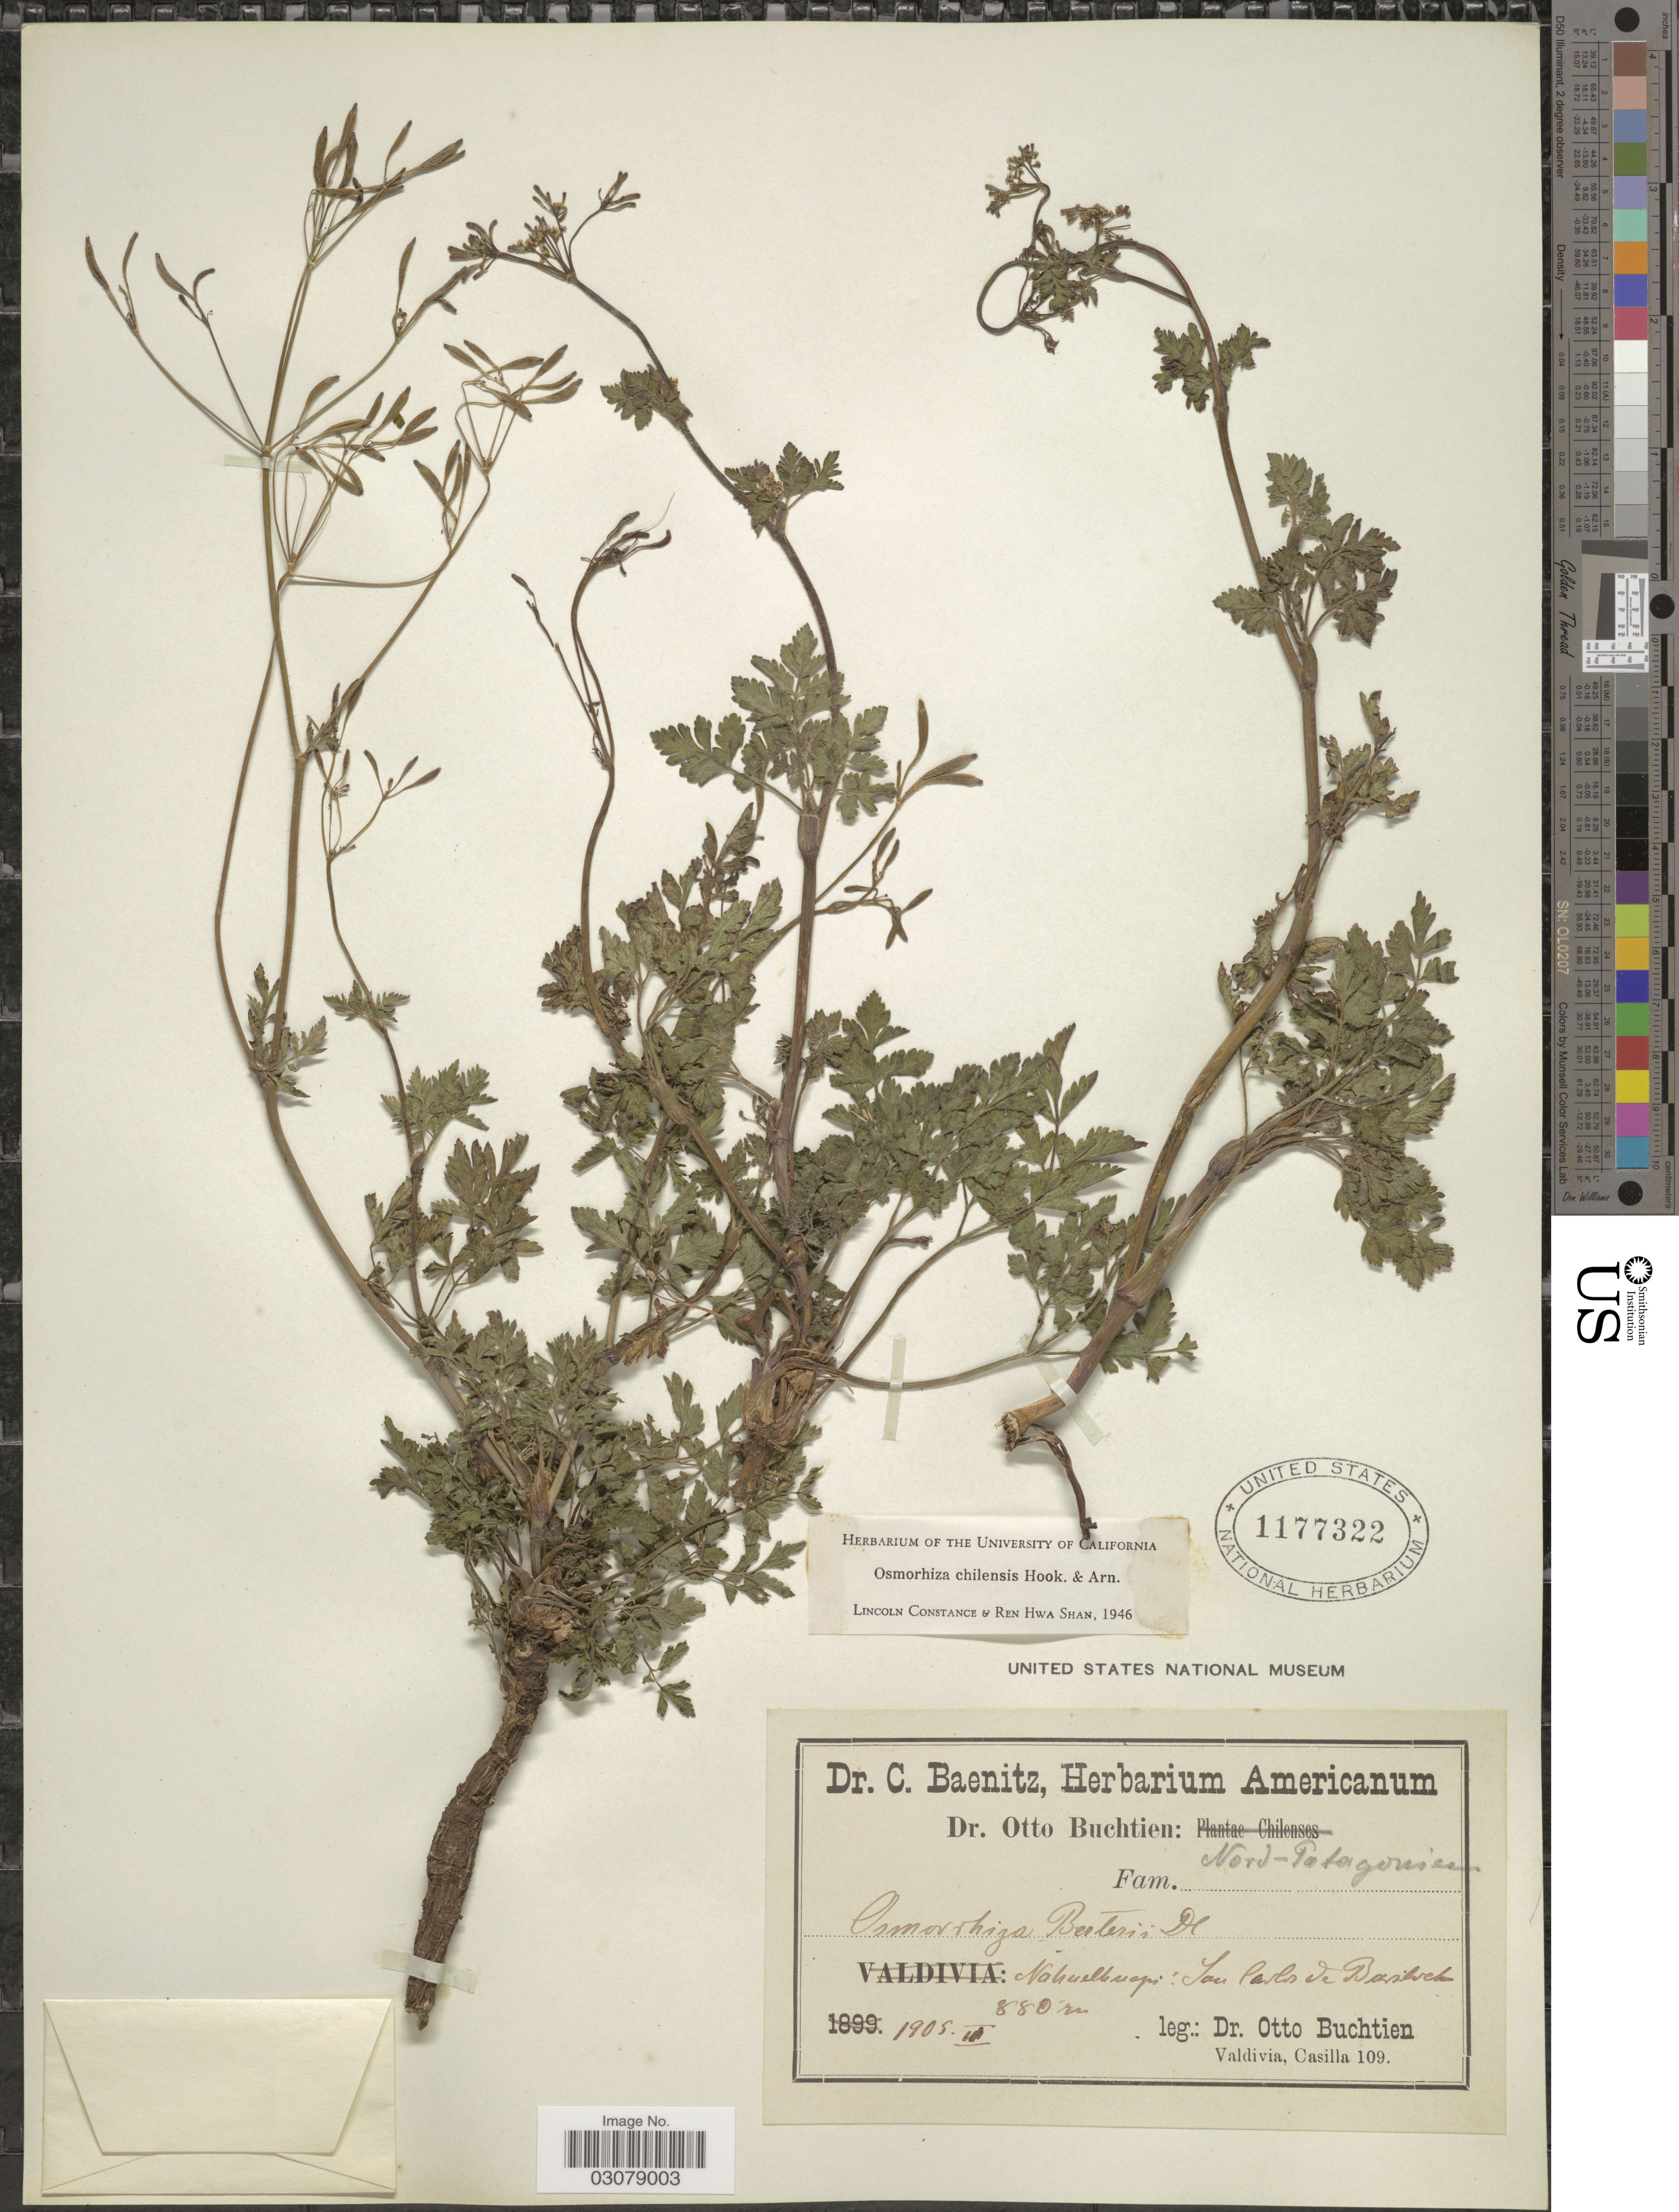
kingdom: Plantae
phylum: Tracheophyta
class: Magnoliopsida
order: Apiales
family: Apiaceae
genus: Osmorhiza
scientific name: Osmorhiza chilensis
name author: Hook. & Arn.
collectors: O. Buchtien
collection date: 1905-03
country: Argentina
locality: Nord-Patagonica, Nahuelhuapi: San Carlos de Bariloche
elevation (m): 880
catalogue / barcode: US 1177322